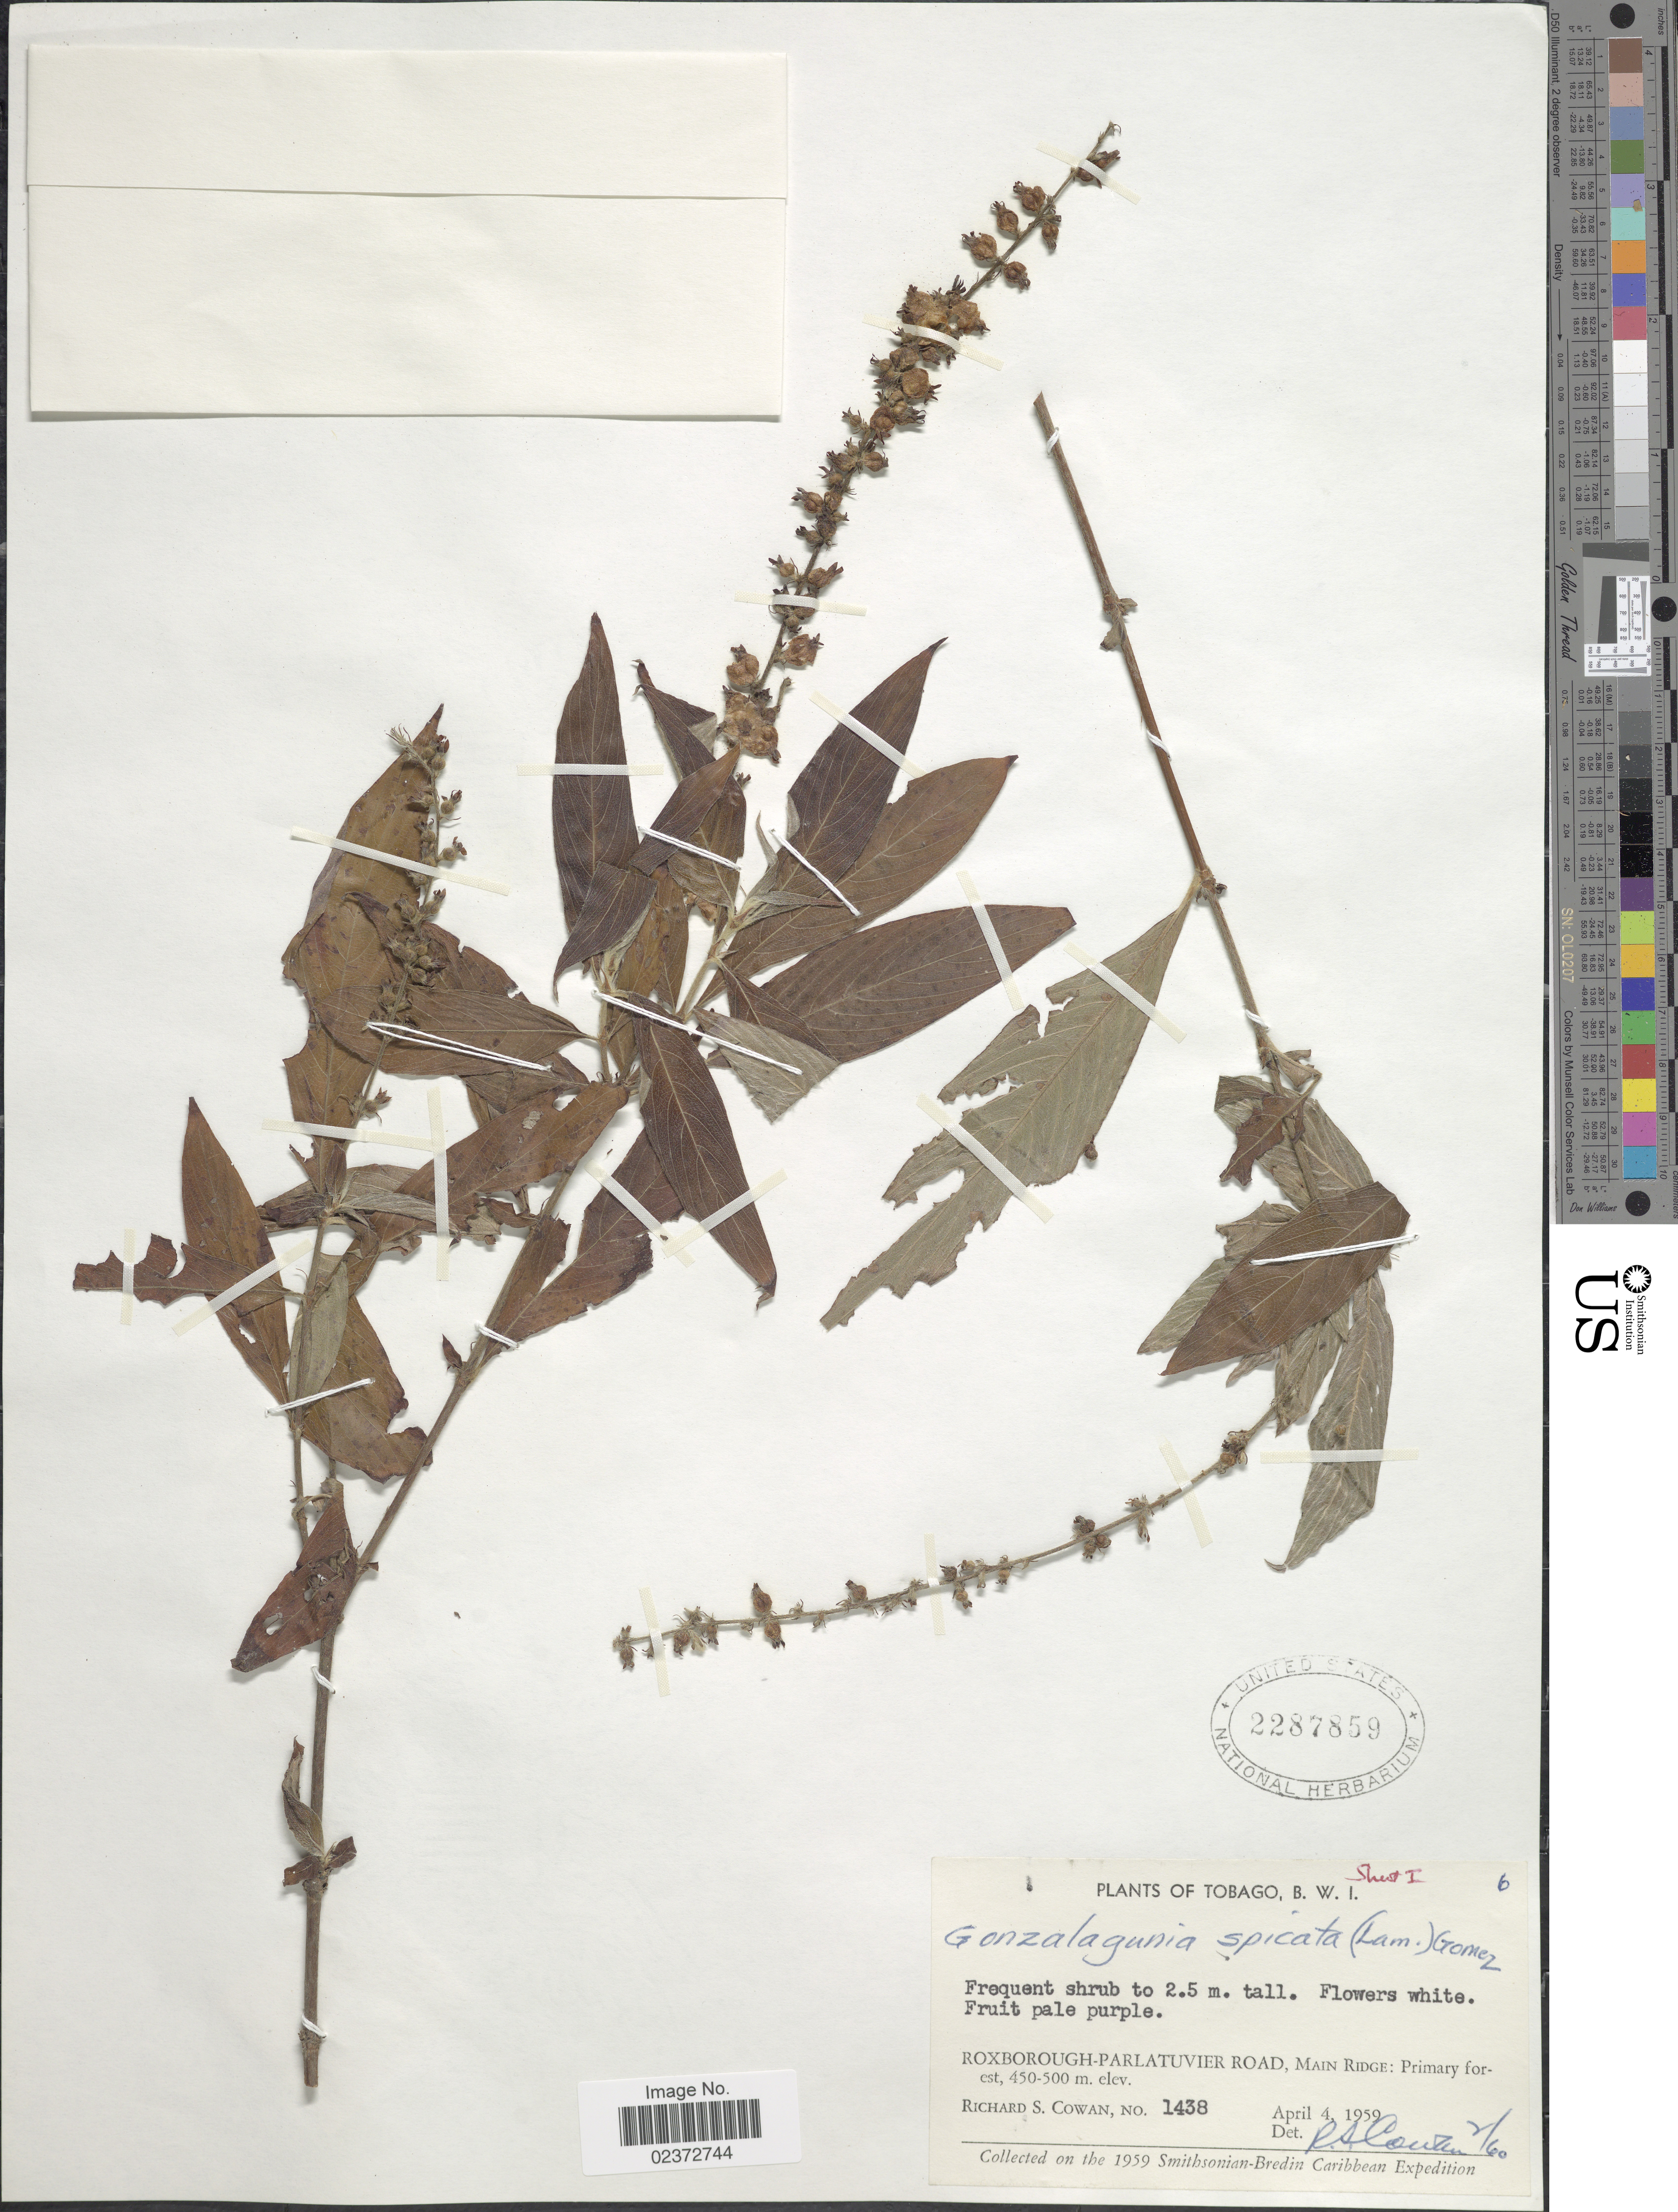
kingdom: Plantae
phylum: Tracheophyta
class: Magnoliopsida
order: Gentianales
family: Rubiaceae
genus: Gonzalagunia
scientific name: Gonzalagunia spicata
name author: (Lam.) M. Gómez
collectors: R. S. Cowan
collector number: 1438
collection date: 1959-04-04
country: Trinidad and Tobago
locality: Tobago. Roxborough-Parlatuvier Road, Main Ridge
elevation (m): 450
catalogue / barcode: US 2287859